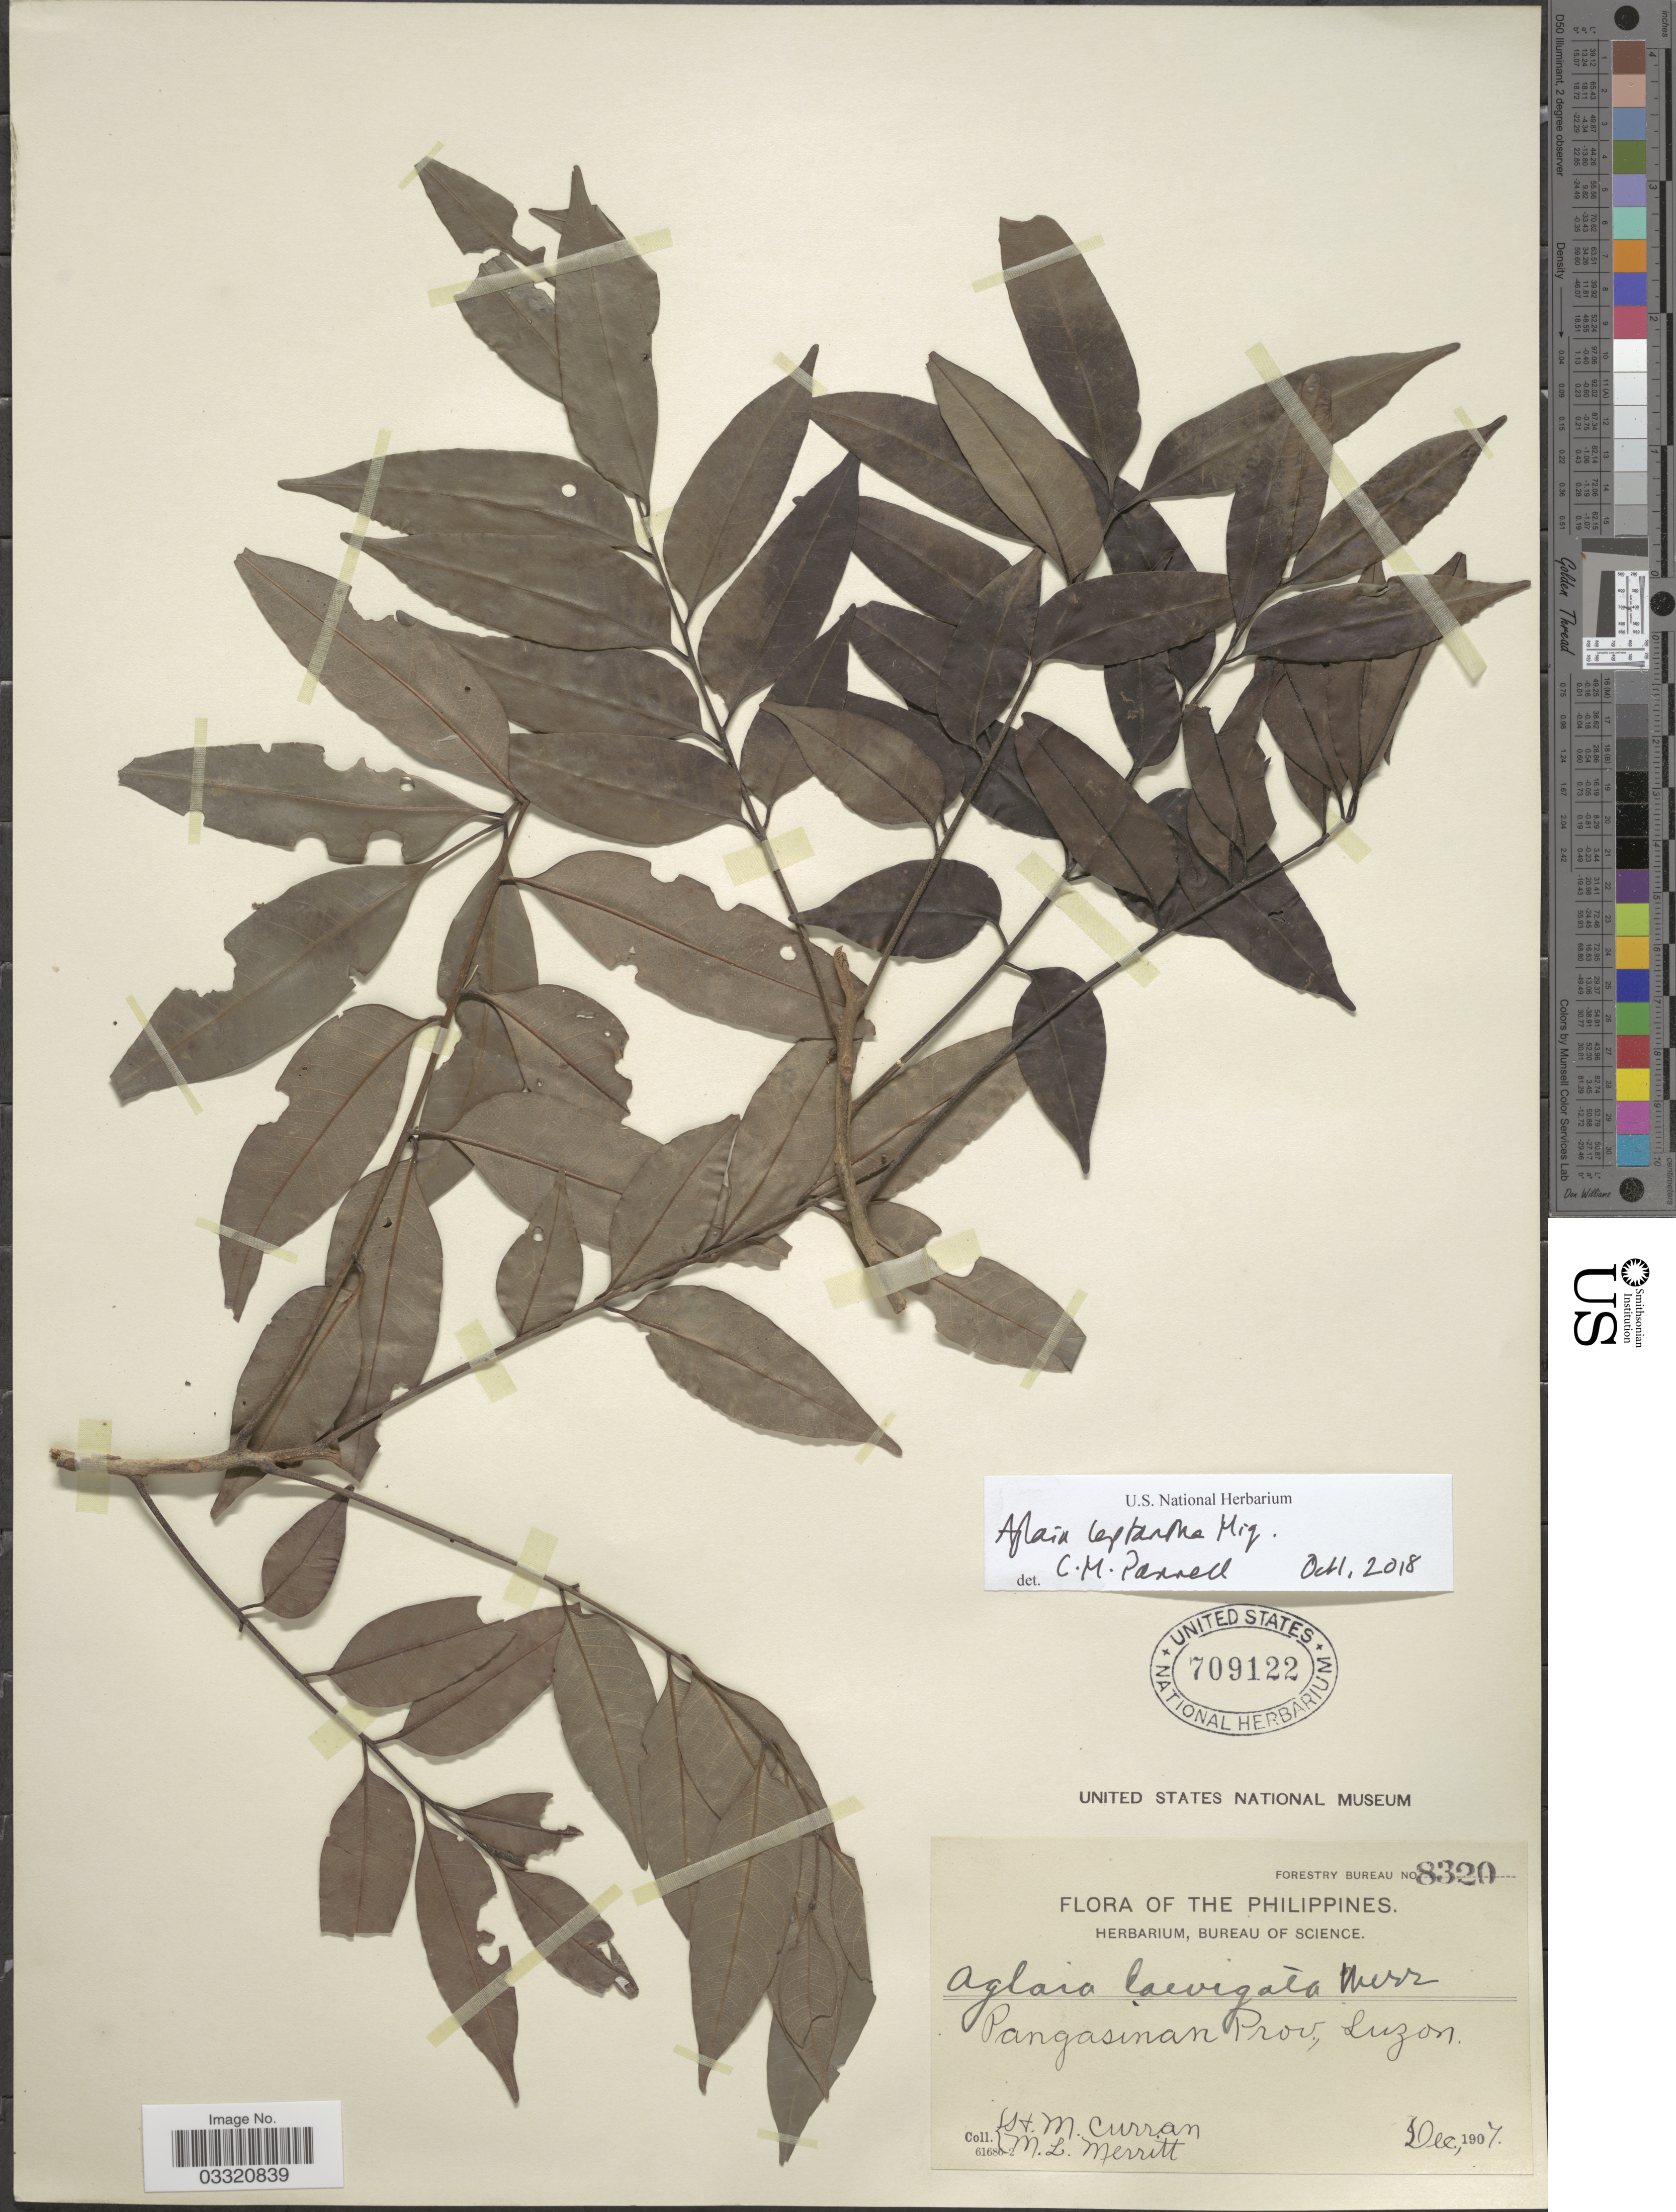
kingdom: Plantae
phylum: Tracheophyta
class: Magnoliopsida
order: Sapindales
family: Meliaceae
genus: Aglaia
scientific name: Aglaia leptantha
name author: Miq.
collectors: H. M. Curran & M. L. Merritt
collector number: Forestry Bureau 8320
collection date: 1907-12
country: Philippines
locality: Pangasinan Prov., Luzon.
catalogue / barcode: US 709122